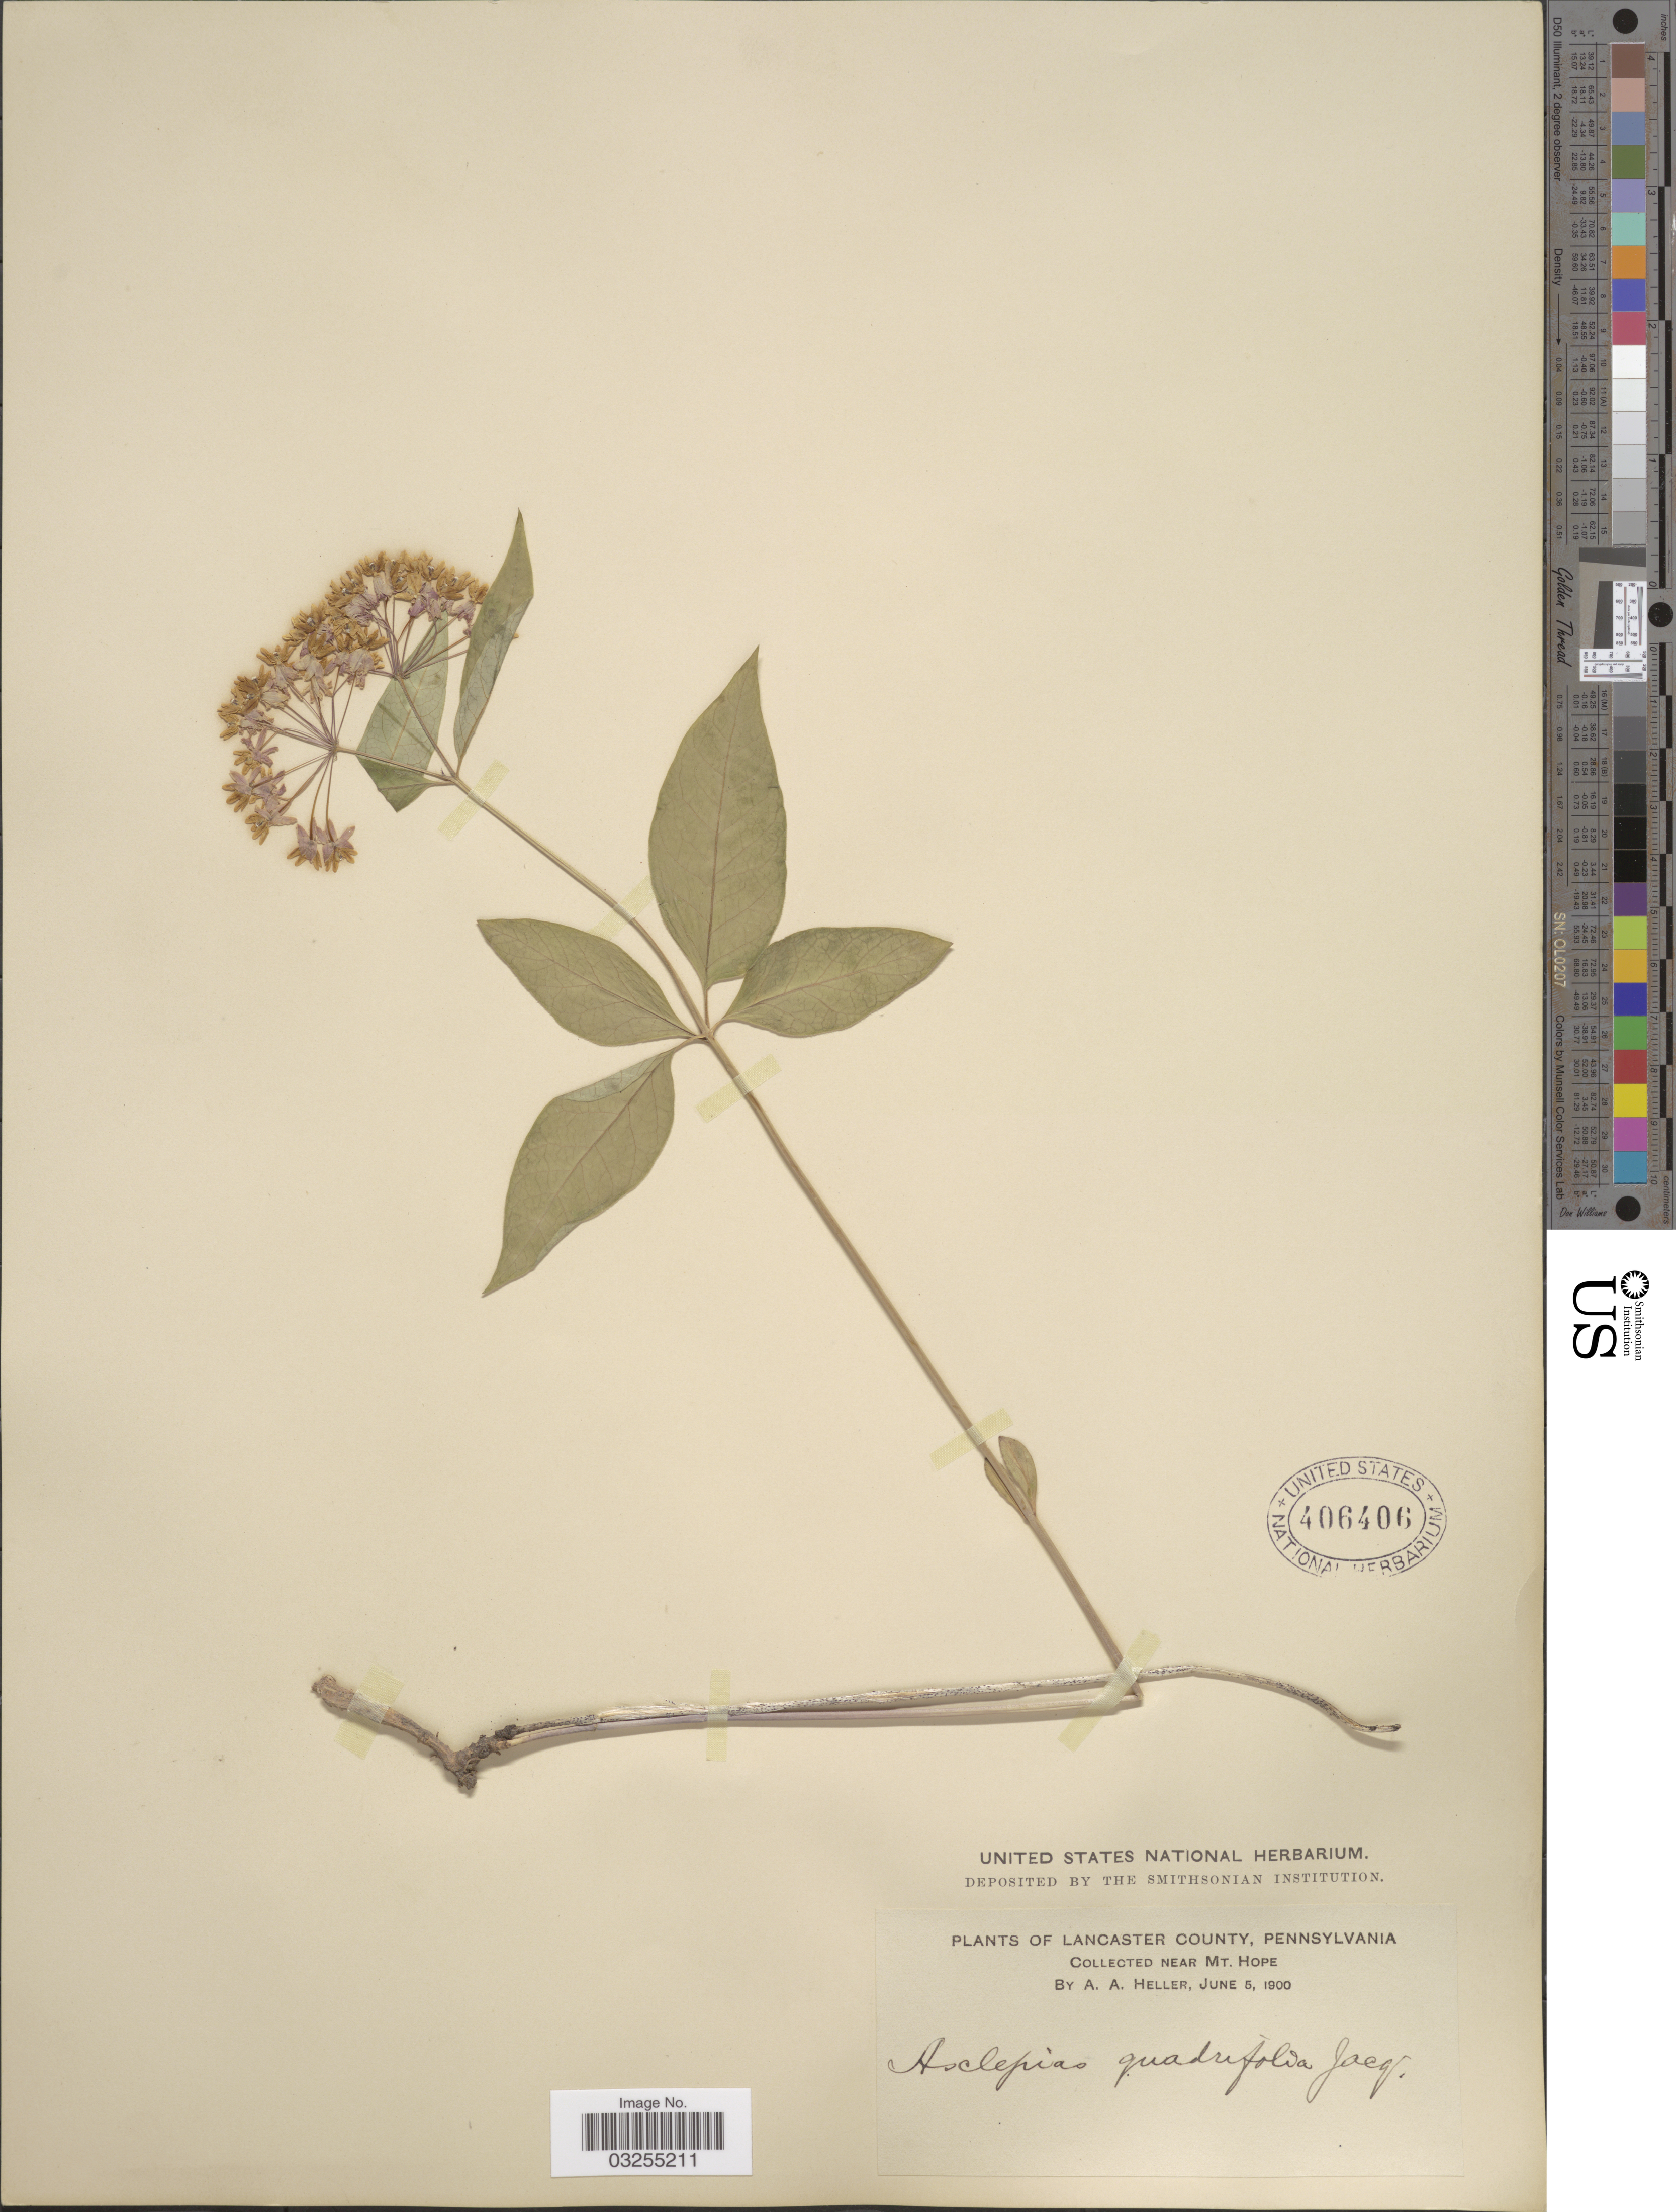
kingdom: Plantae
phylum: Tracheophyta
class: Magnoliopsida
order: Gentianales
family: Apocynaceae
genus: Asclepias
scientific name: Asclepias quadrifolia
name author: Jacq.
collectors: A. A. Heller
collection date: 1900-06-05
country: United States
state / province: Pennsylvania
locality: Lancaster Co. Collected near Mt. Hope.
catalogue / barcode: US 406406